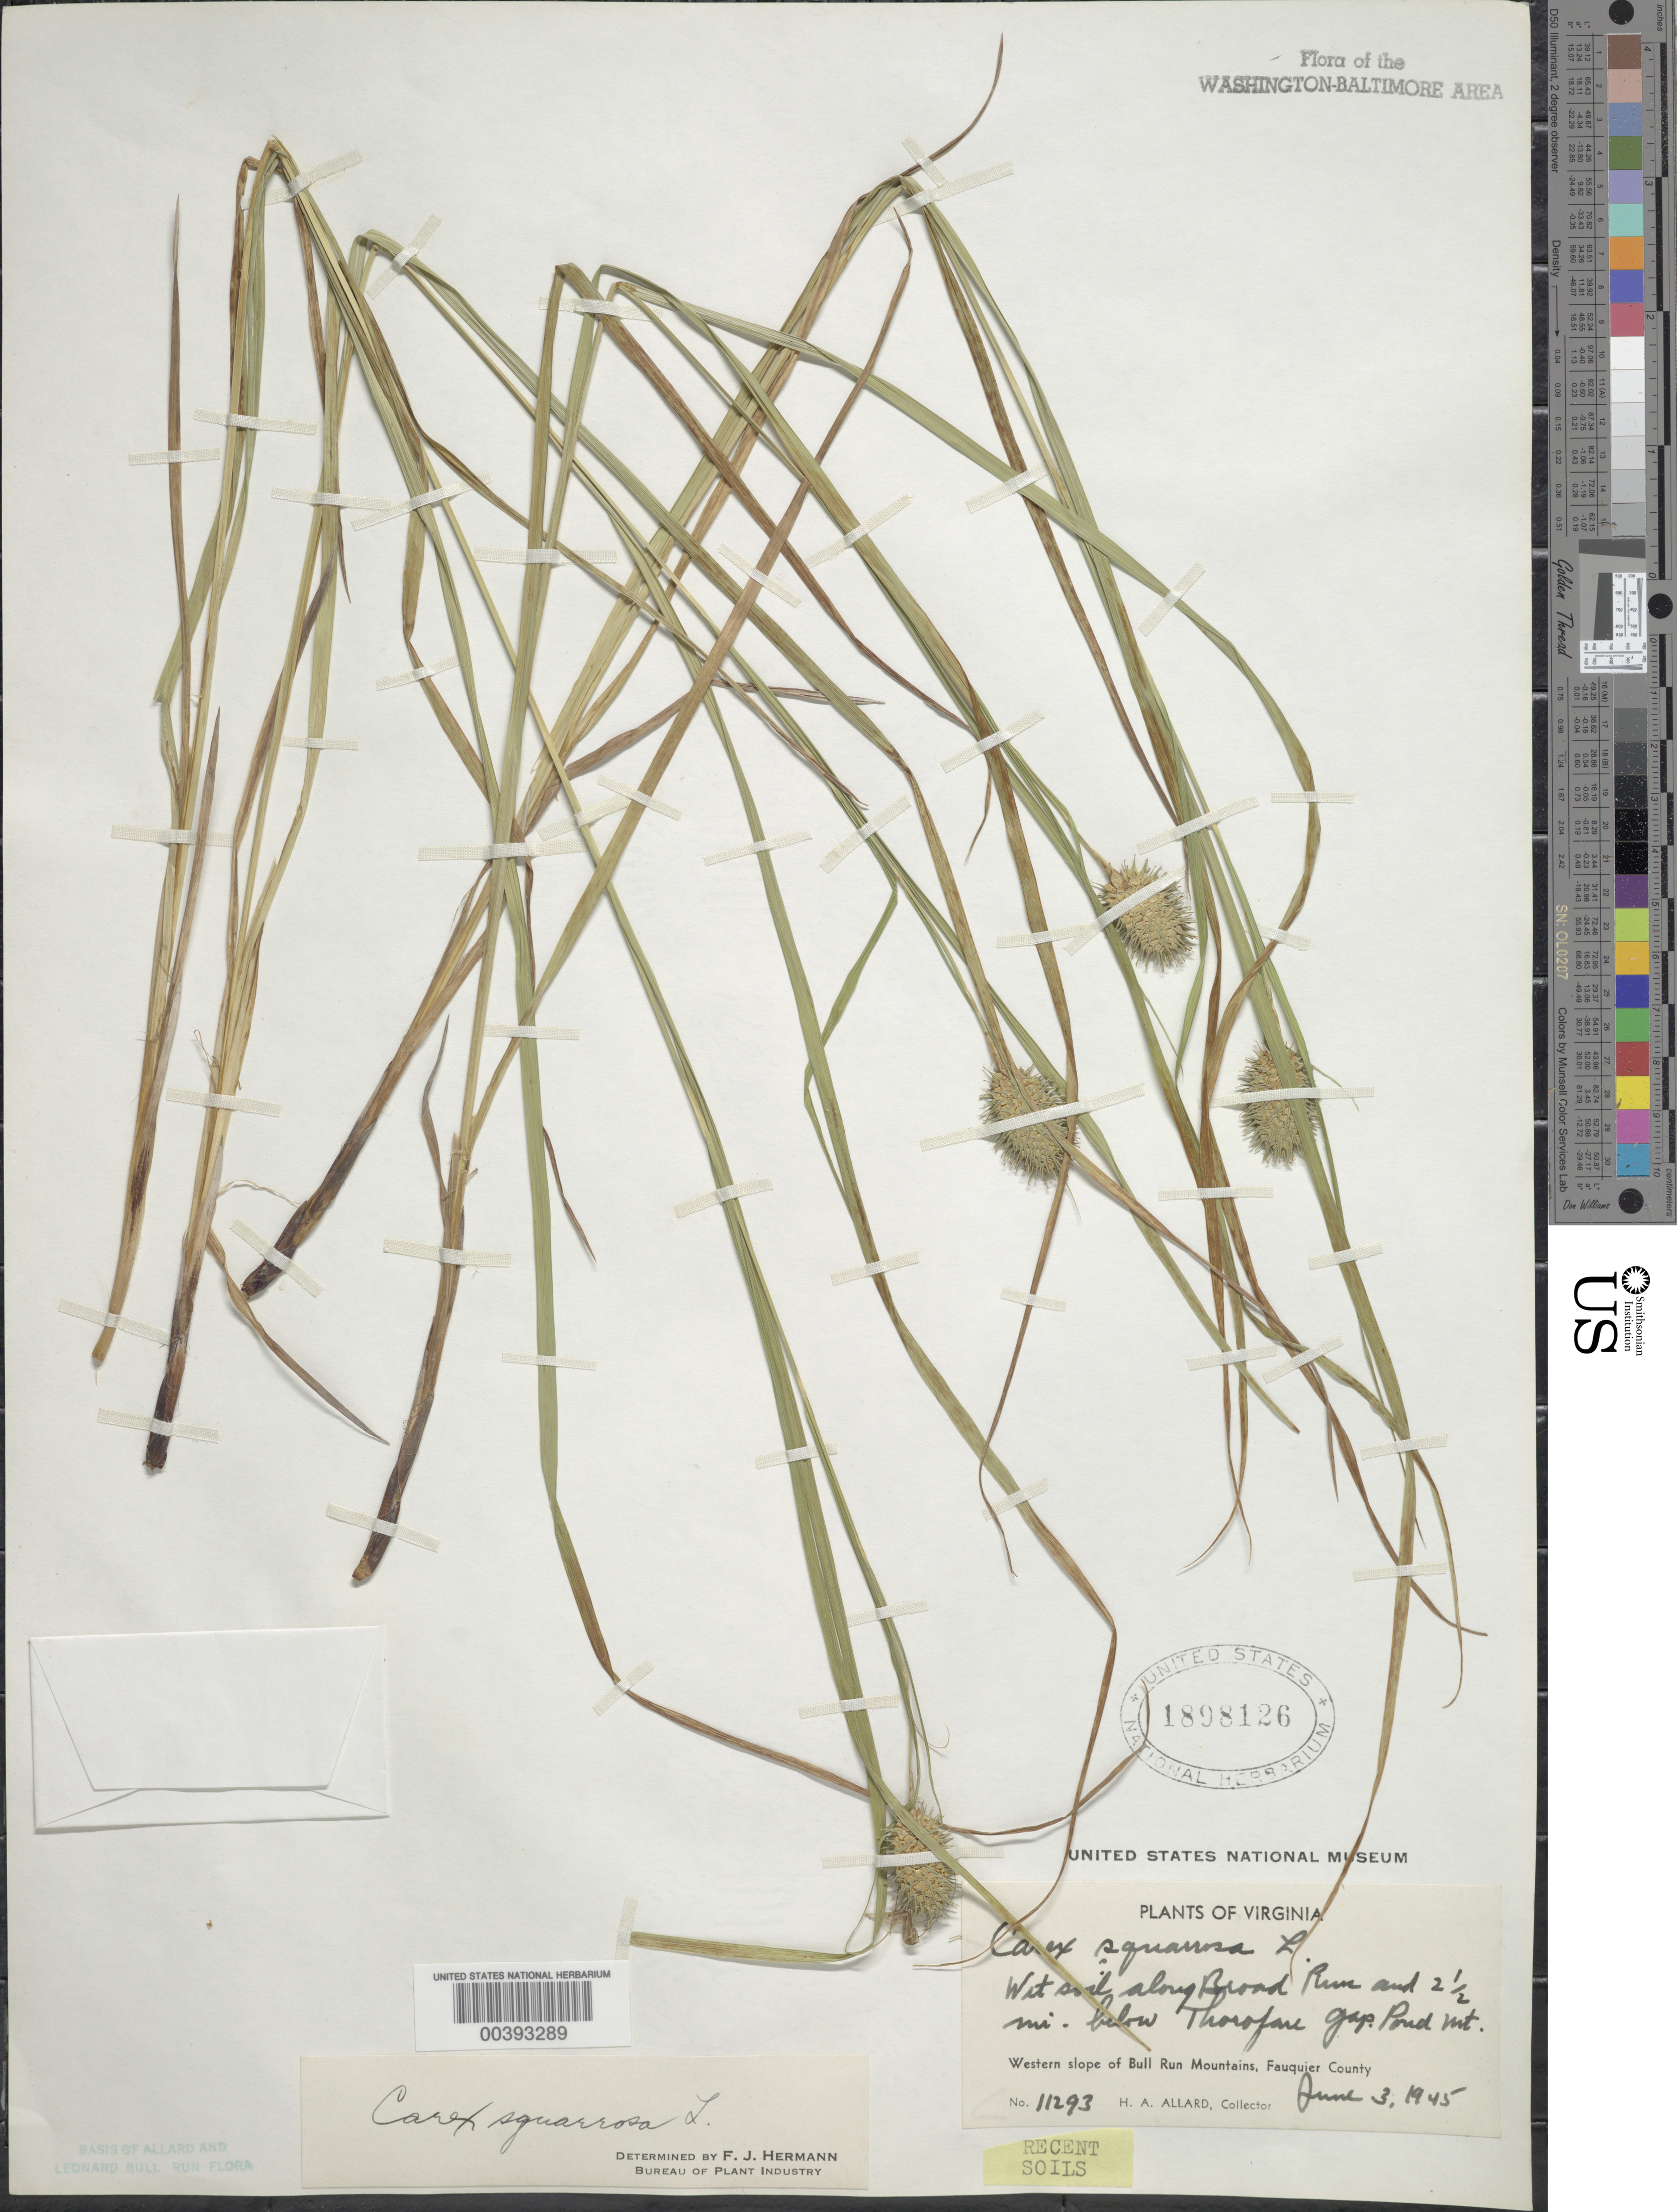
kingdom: Plantae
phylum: Tracheophyta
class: Liliopsida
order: Poales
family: Cyperaceae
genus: Carex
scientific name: Carex squarrosa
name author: L.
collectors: H. A. Allard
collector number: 11293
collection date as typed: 03 Jun 1945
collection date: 1945-06-03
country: United States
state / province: Virginia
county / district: Fauquier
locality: Broad Run below Thorofare Gap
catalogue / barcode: US 1898126